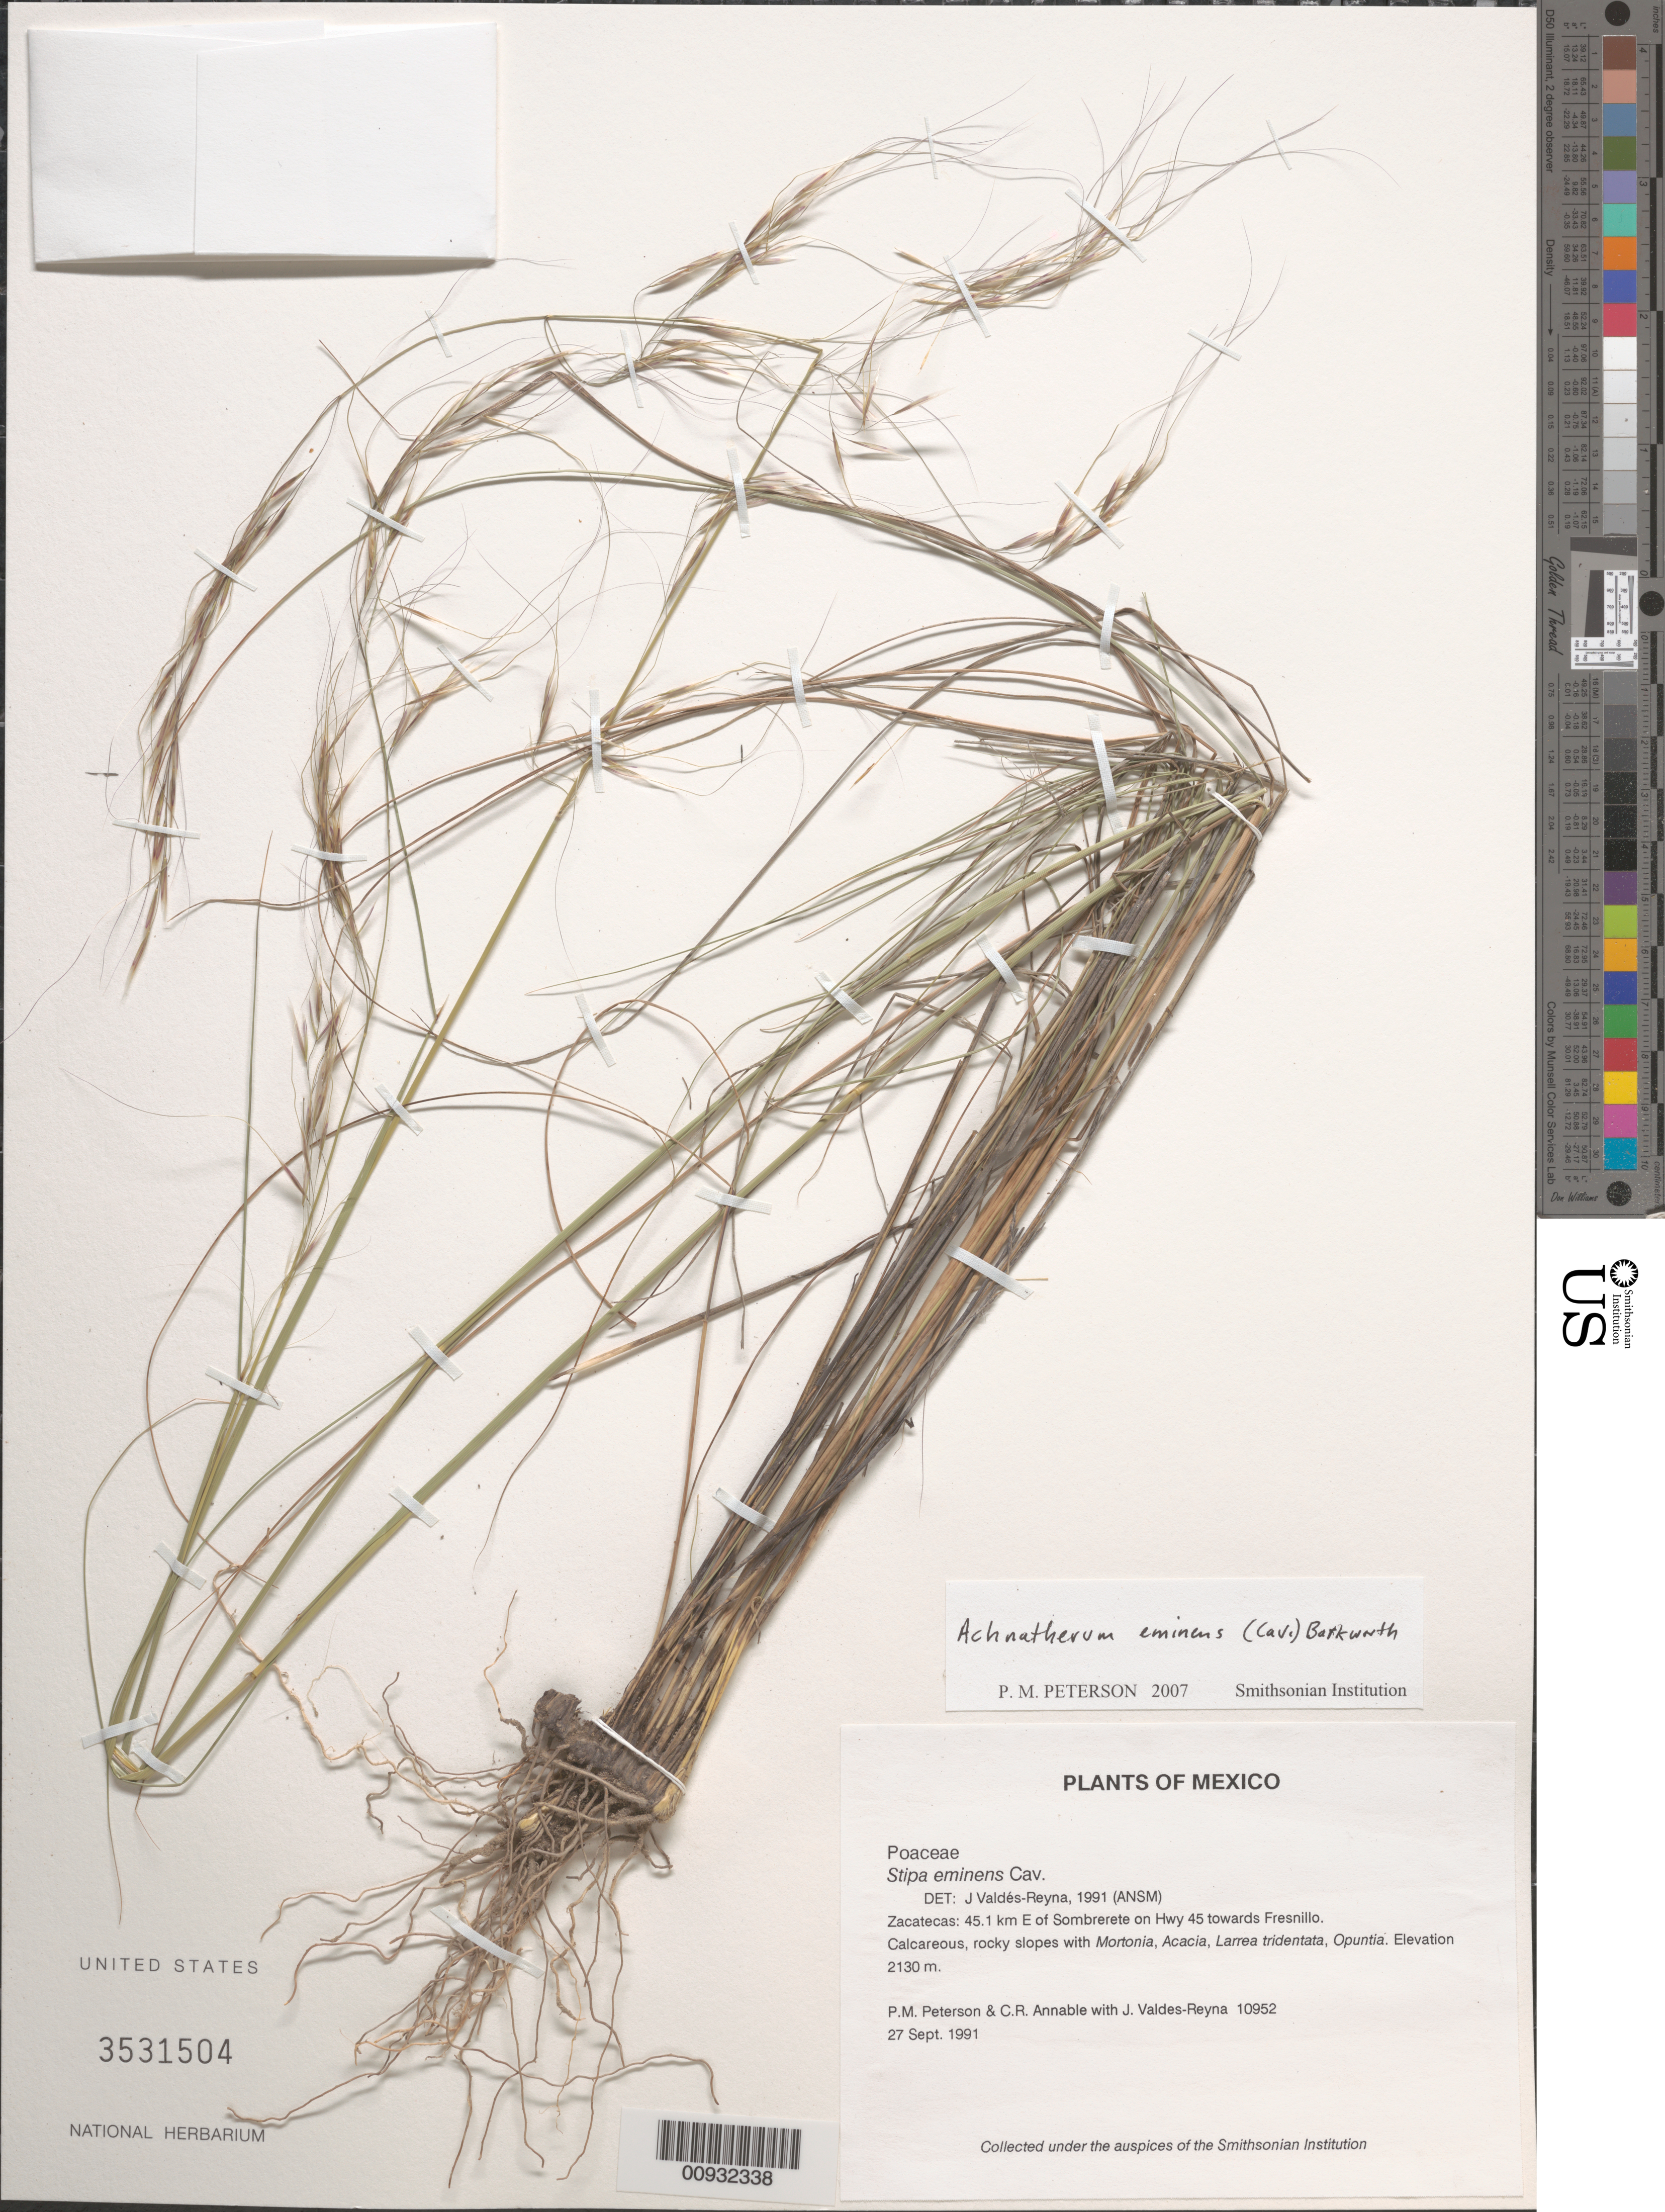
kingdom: Plantae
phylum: Tracheophyta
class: Liliopsida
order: Poales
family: Poaceae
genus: Pseudoeriocoma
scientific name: Pseudoeriocoma eminens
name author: (Cav.) Romasch.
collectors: P. M. Peterson, C. R. Annable & J. Valdés-Reyna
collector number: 10952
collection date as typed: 27 Sep 1991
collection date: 1991-09-27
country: Mexico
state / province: Zacatecas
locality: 45.1 km E of Sombrerete on Hwy 45 towards Fresnillo.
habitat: Calcareous, rocky slopes with Mortonia, Acacia, Larrea tridentata, Opuntia.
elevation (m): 2130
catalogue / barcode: US 3531504